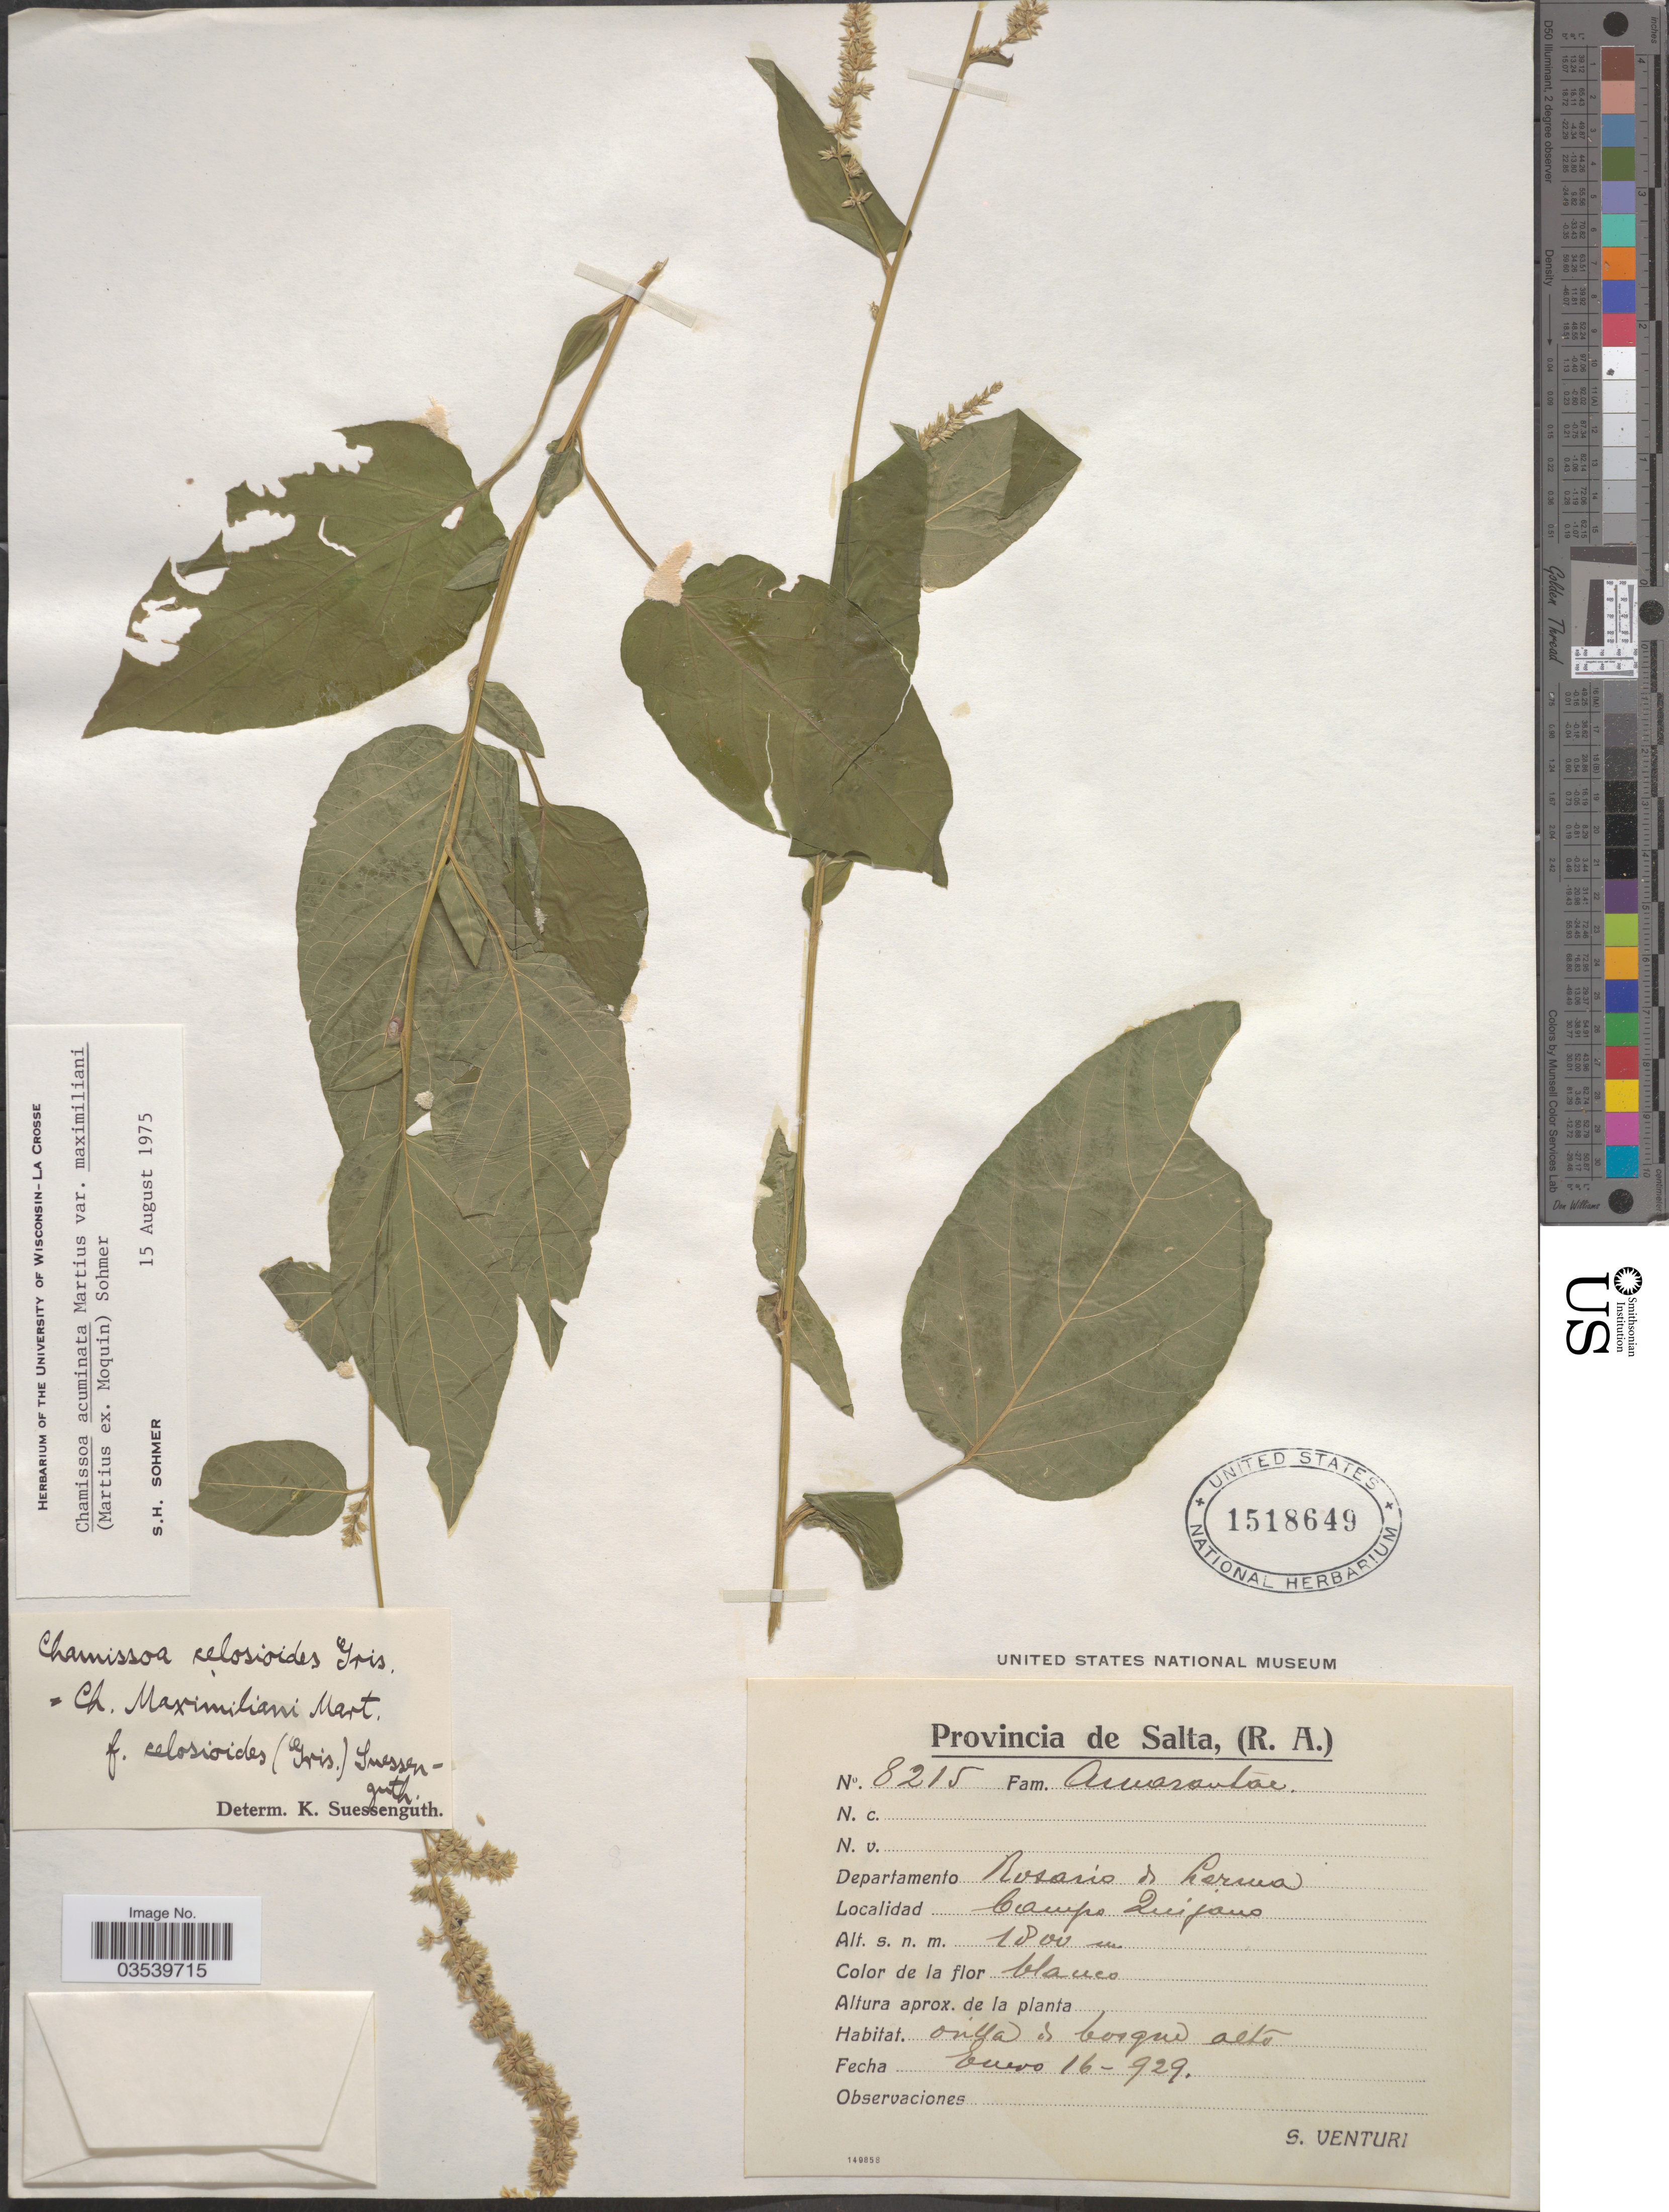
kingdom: Plantae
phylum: Tracheophyta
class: Magnoliopsida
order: Caryophyllales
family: Amaranthaceae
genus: Chamissoa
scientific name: Chamissoa acuminata var. maximiliani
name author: (Mart. ex Moq.) Sohmer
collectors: S. Venturi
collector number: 8215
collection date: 1929-01-16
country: Argentina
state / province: Salta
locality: Departamento Rosario de Lerma. Campo Quijano.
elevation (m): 1800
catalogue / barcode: US 1518649